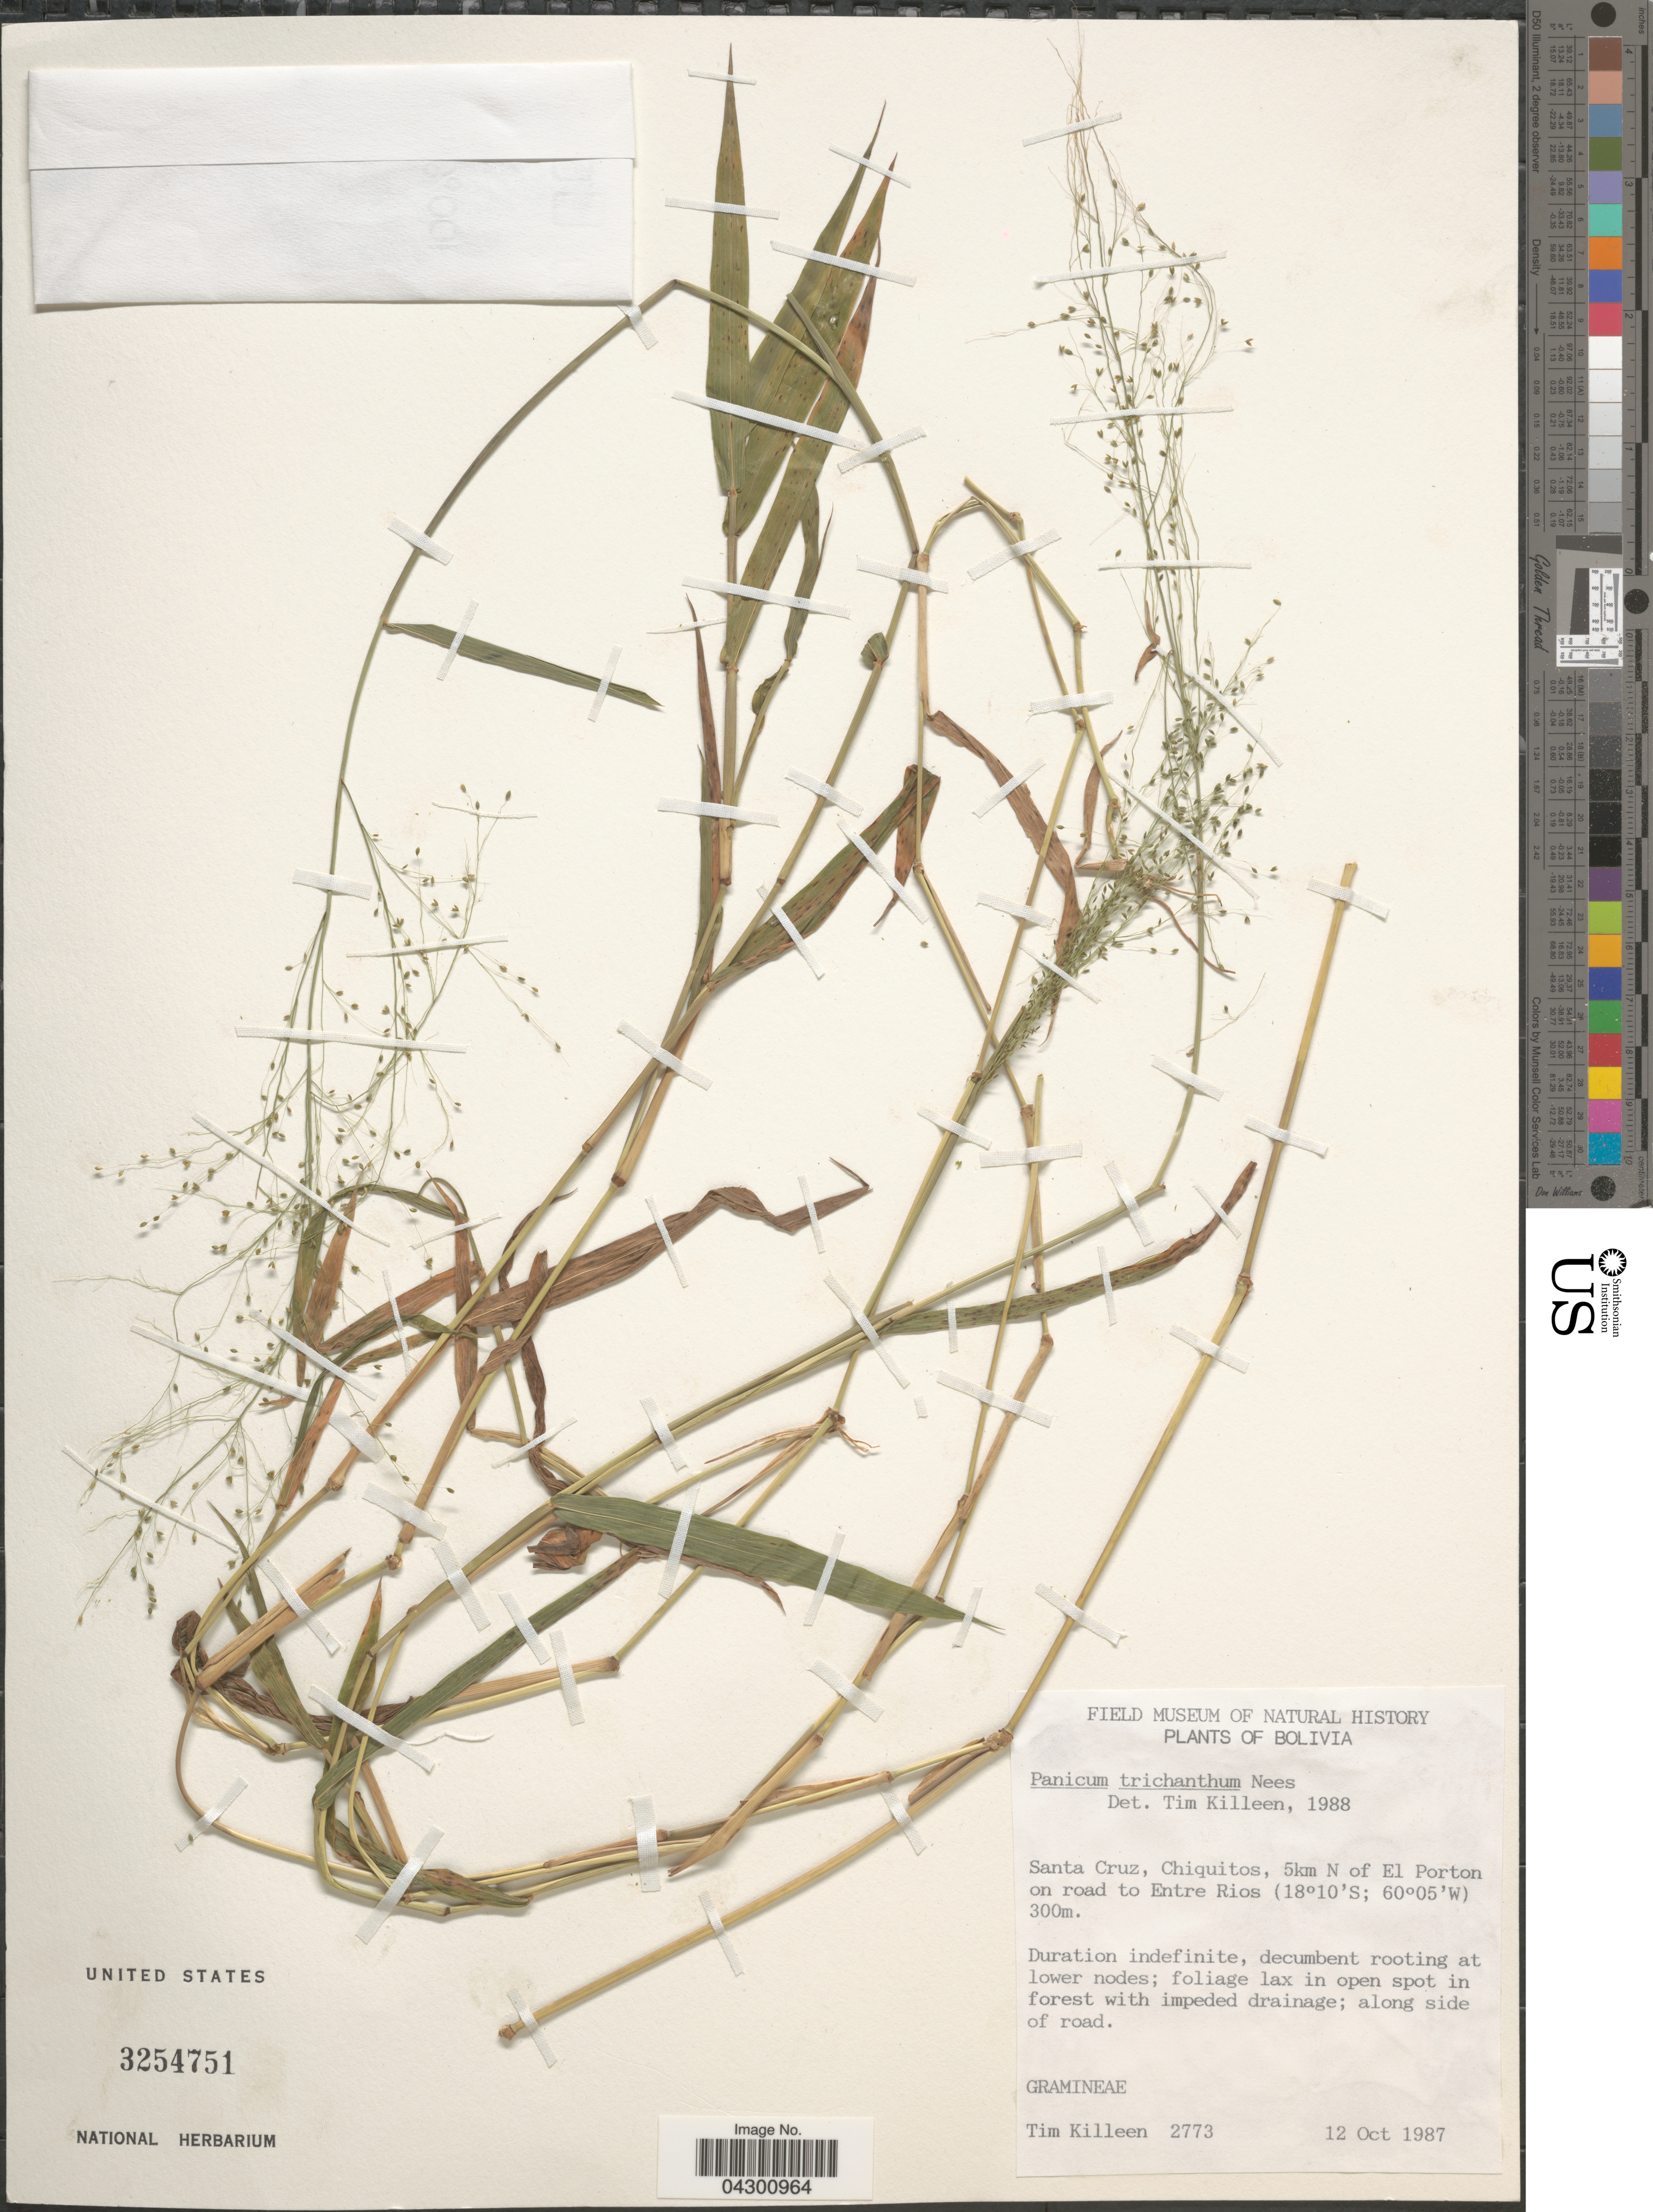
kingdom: Plantae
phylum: Tracheophyta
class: Liliopsida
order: Poales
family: Poaceae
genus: Panicum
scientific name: Panicum trichanthum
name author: Nees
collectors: T. J. Killeen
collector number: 2773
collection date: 1987-10-12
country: Bolivia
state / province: Santa Cruz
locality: Chiquitos, 5km N of El Porton on road to Entre Rios.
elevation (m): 300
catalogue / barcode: US 3254751